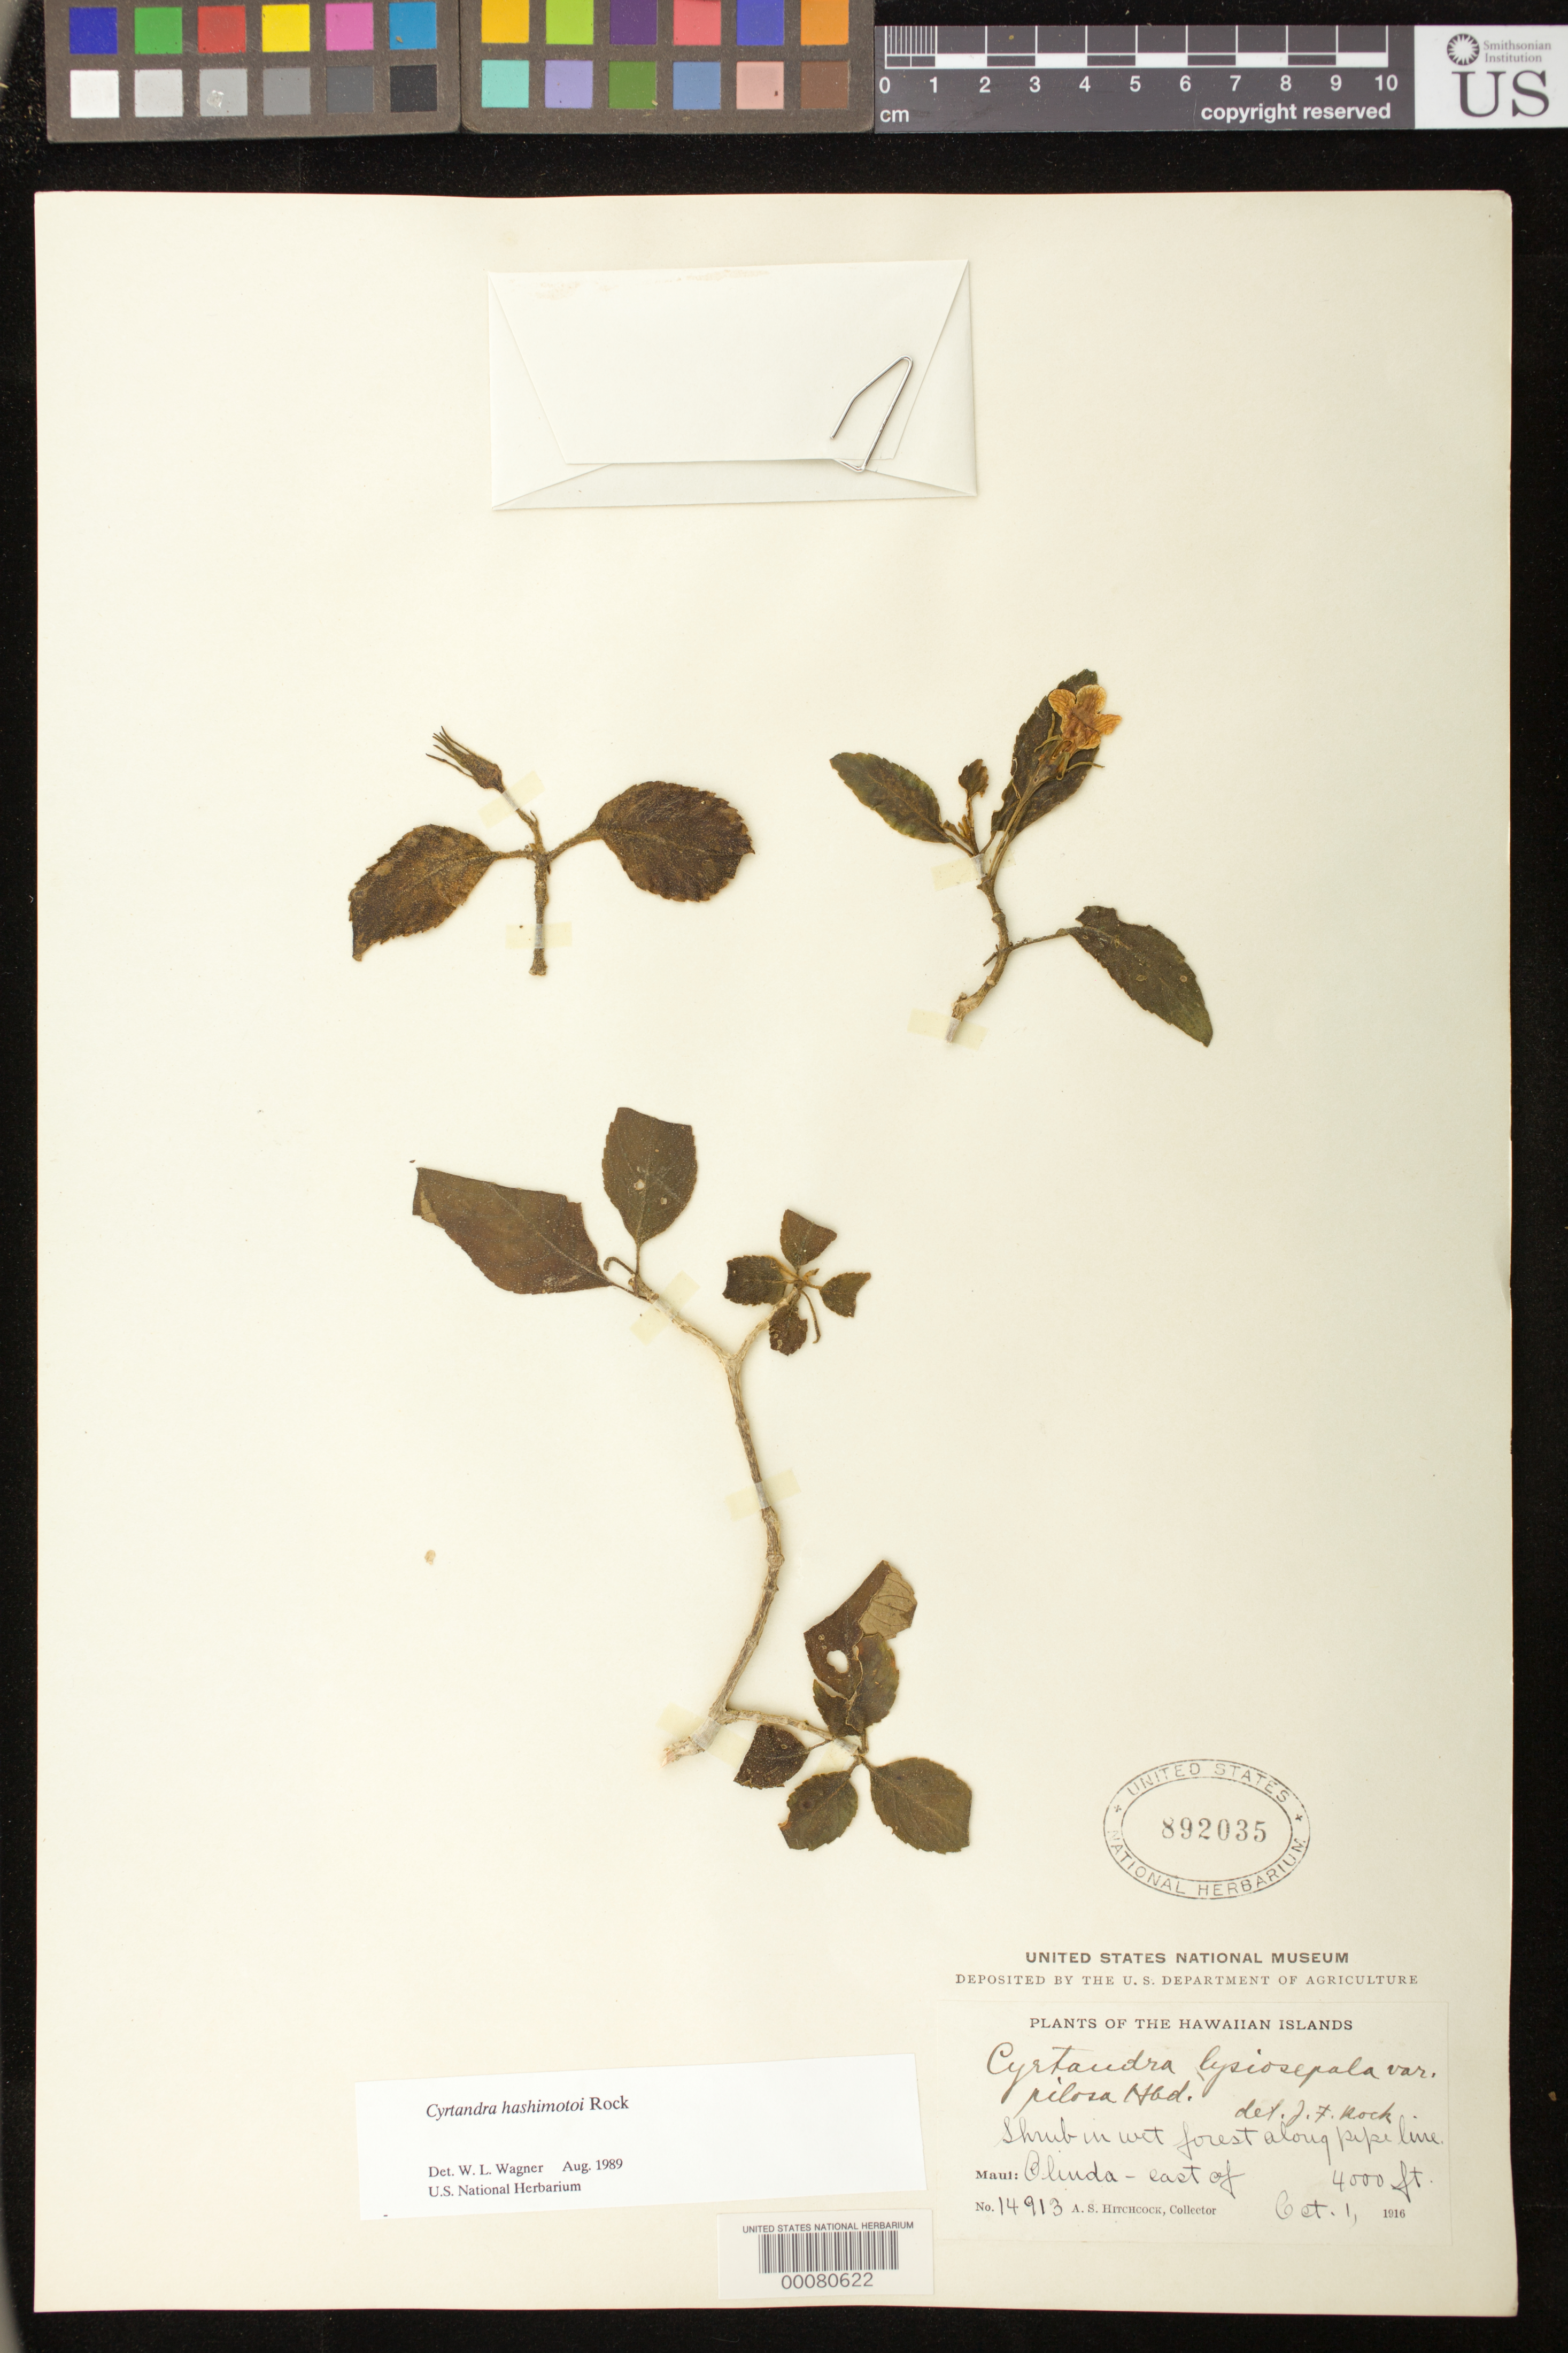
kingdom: Plantae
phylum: Tracheophyta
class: Magnoliopsida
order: Lamiales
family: Gesneriaceae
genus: Cyrtandra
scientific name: Cyrtandra hashimotoi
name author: Rock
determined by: Rock, Joseph F.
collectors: A. S. Hitchcock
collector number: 14913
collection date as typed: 01 Oct 1916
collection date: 1916-10-01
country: United States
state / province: Hawaii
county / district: Maui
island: Maui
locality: Olinda-east of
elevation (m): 1219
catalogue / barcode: US 892035